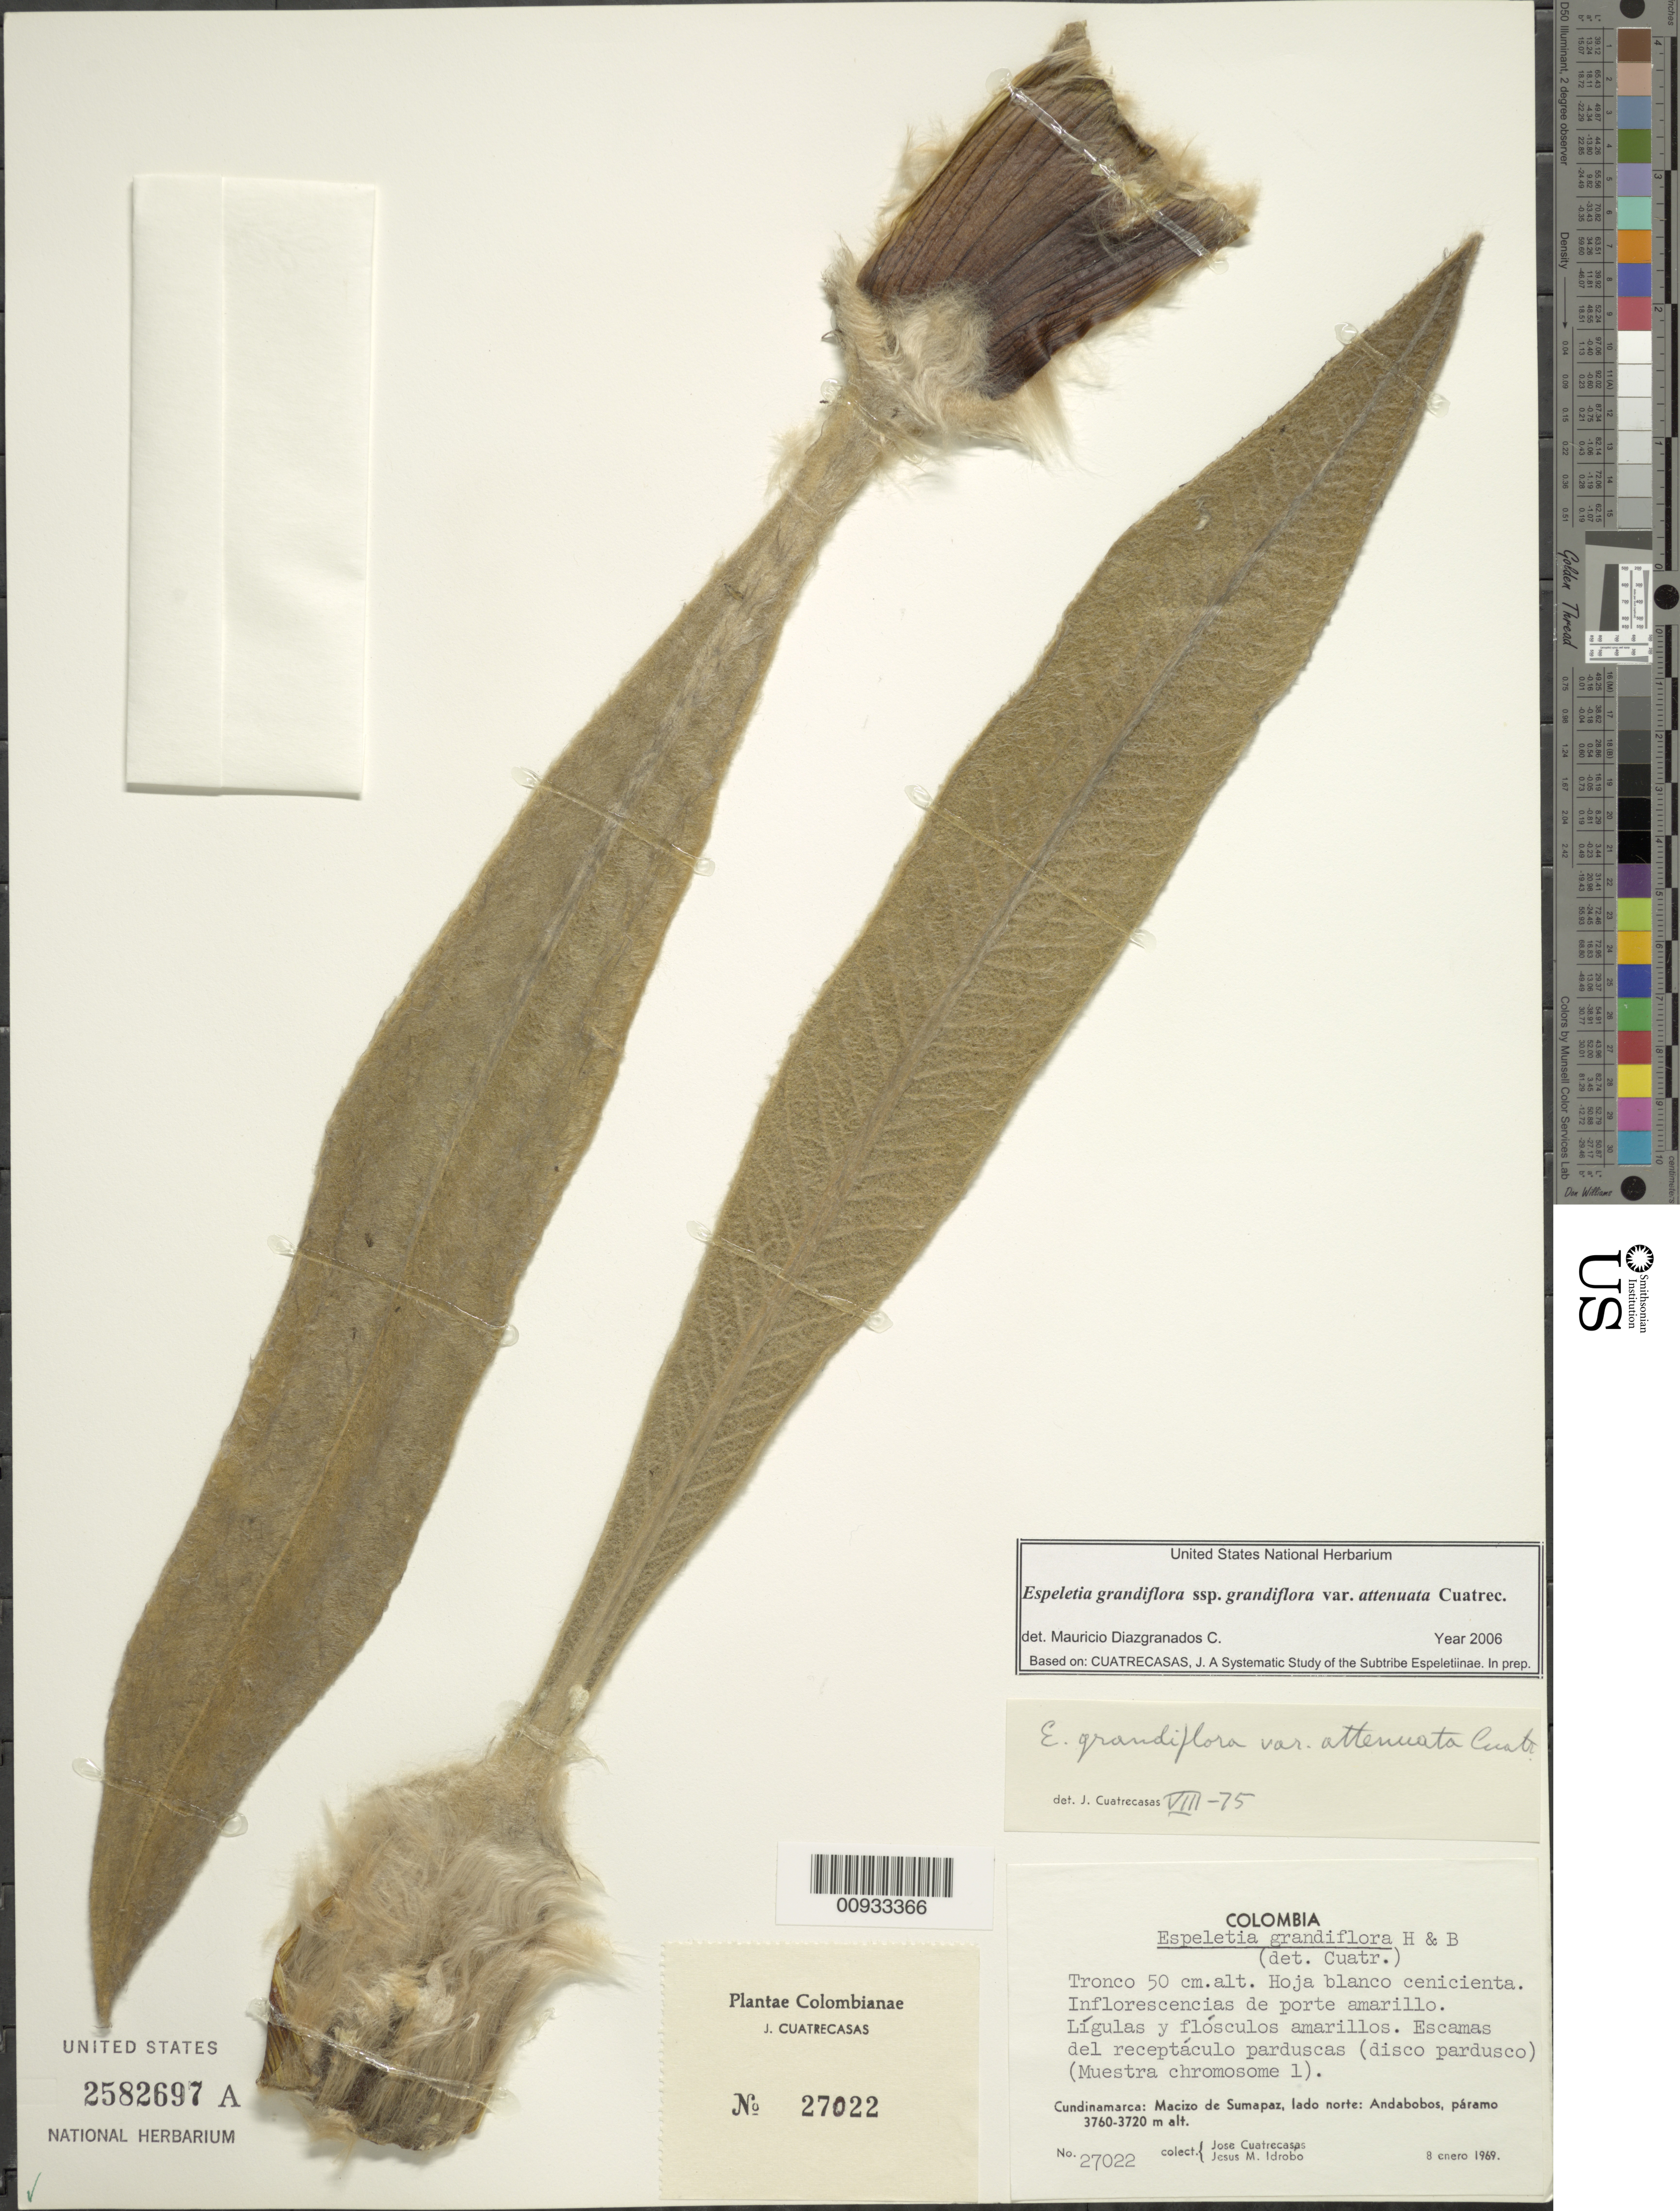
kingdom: Plantae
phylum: Tracheophyta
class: Magnoliopsida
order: Asterales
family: Asteraceae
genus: Espeletia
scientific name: Espeletia grandiflora var. attenuata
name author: Cuatrec.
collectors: J. Cuatrecasas & J. M. Idrobo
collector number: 27022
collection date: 1969-01-08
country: Colombia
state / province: Cundinamarca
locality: Macizo de Sumapaz, lado norte: Andabobos, paramo.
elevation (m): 3720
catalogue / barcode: US 2582697A